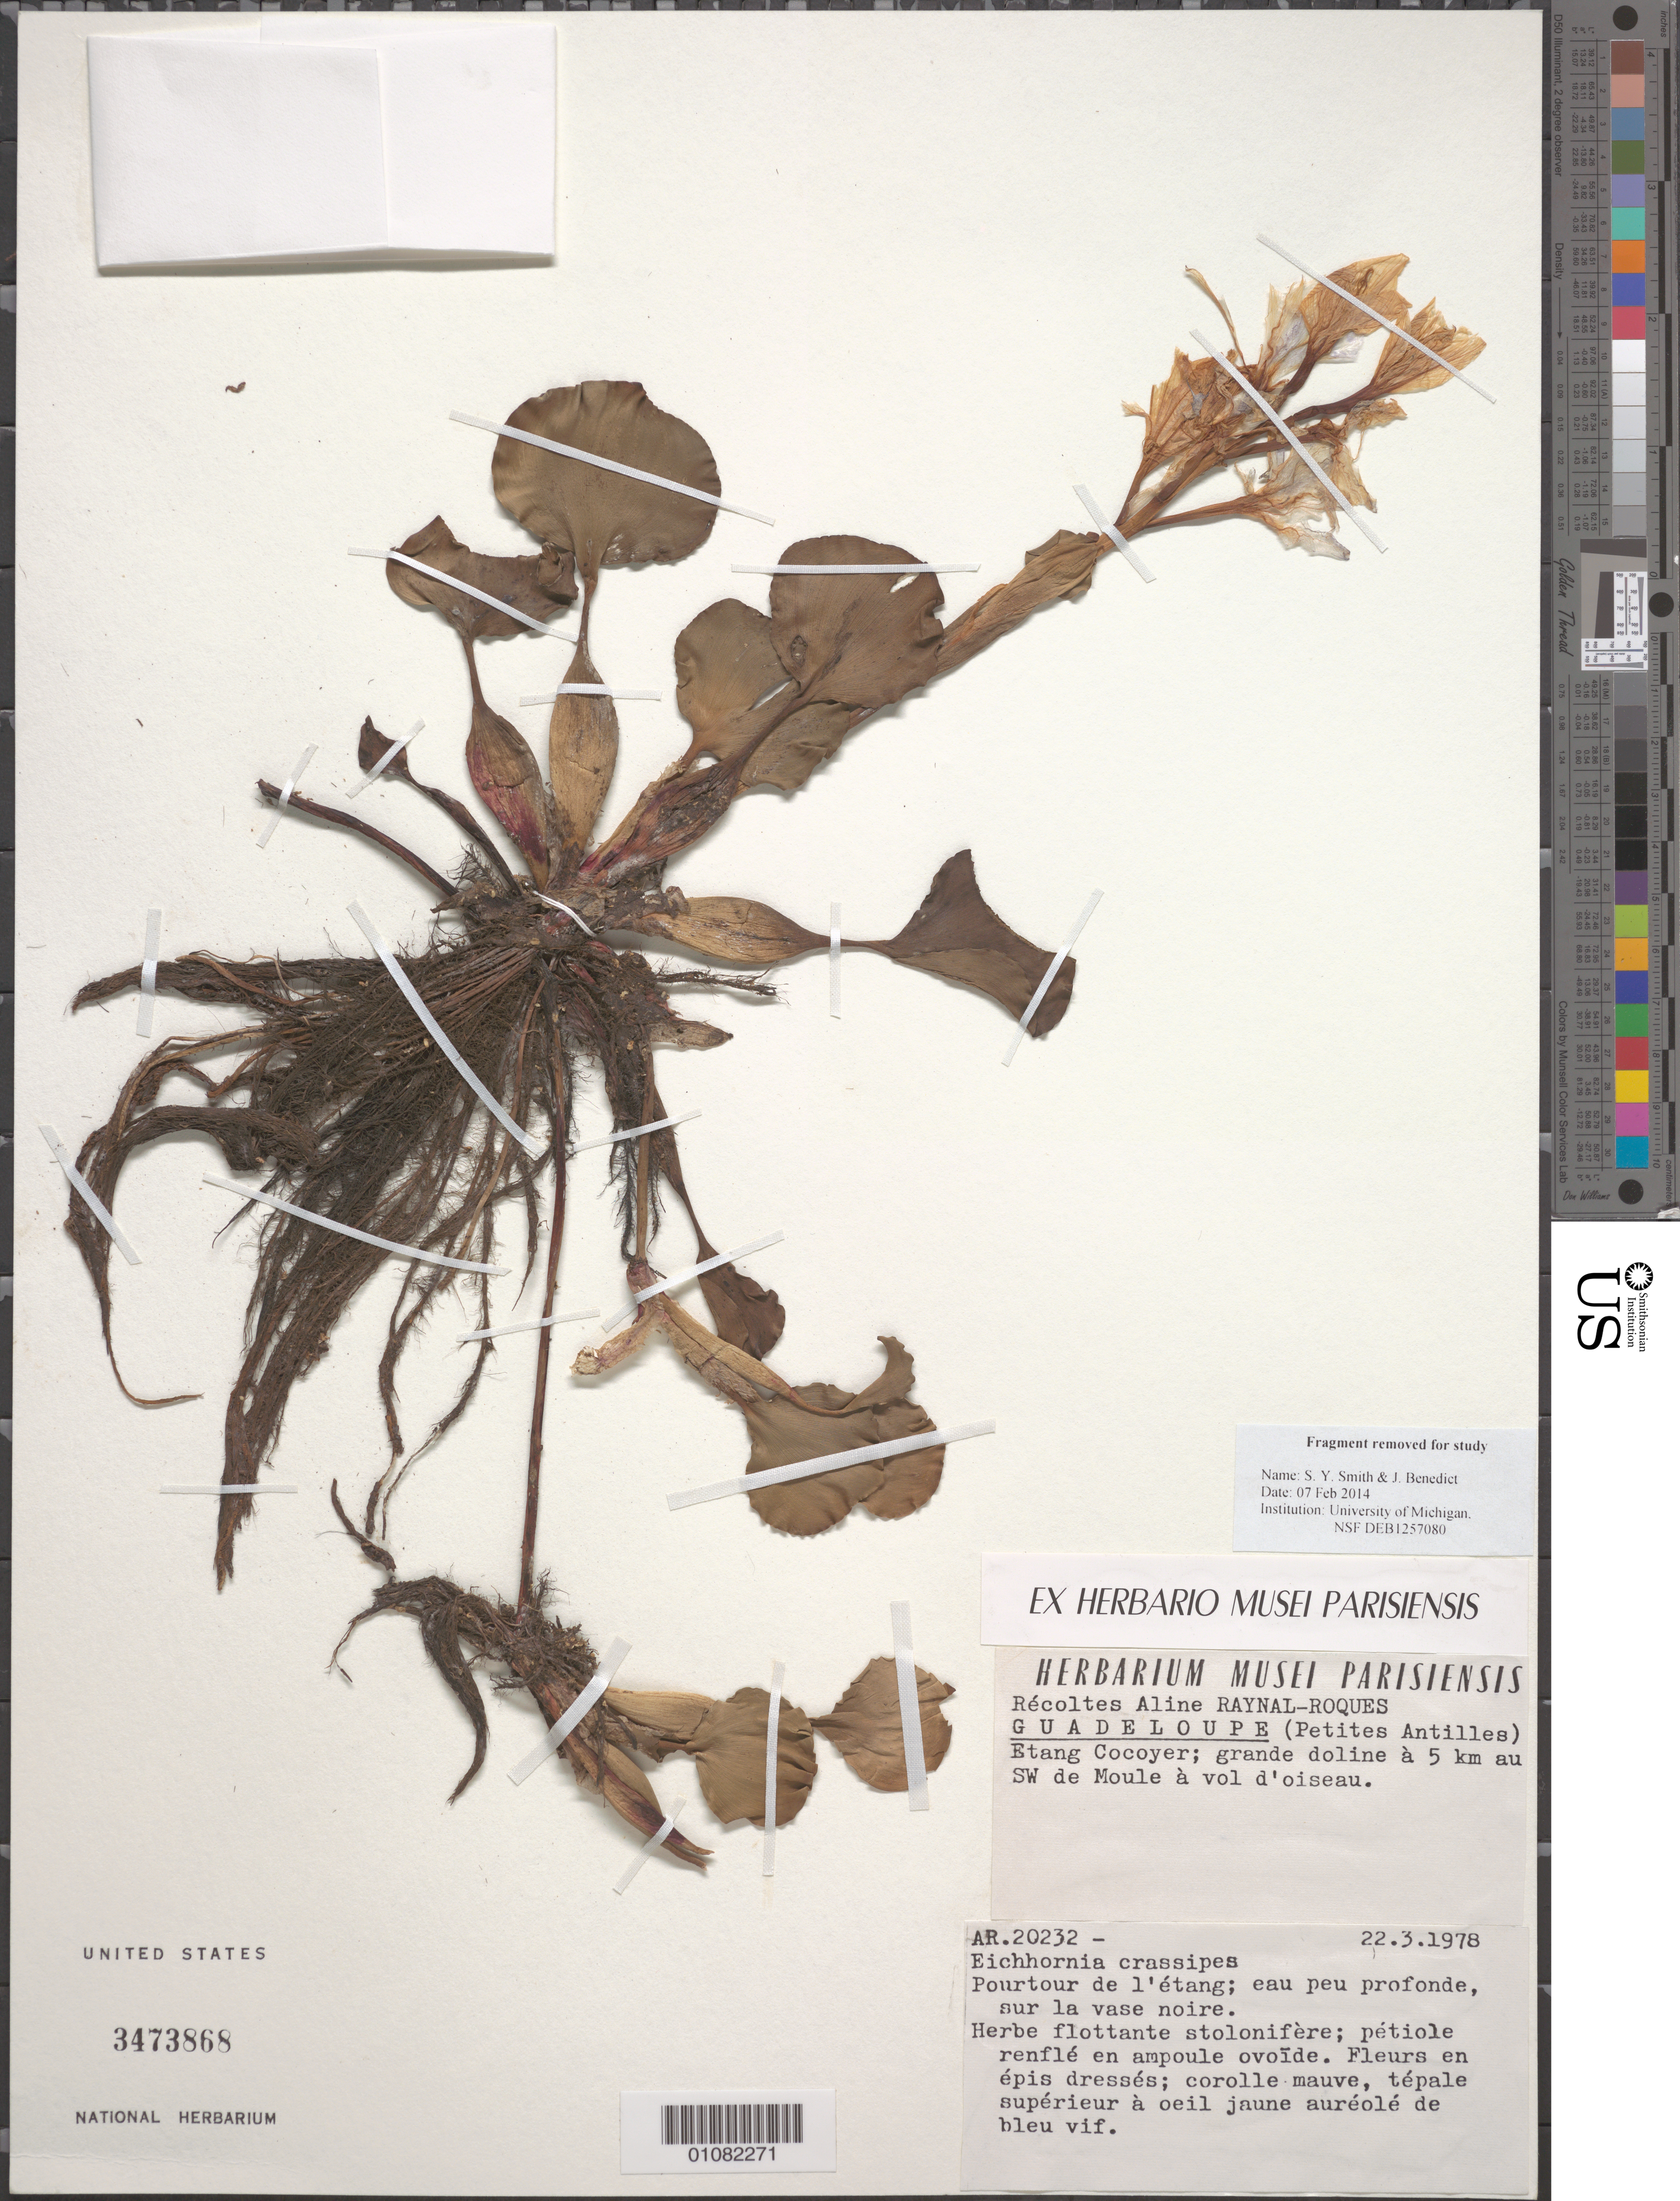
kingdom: Plantae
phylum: Tracheophyta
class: Liliopsida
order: Commelinales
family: Pontederiaceae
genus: Eichhornia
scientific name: Eichhornia crassipes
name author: (Mart.) Solms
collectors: A. M. Raynal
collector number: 20232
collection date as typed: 22 Mar 1978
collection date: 1978-03-22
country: Guadeloupe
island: Grande Terre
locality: Etang Cocoyer; grande doline à 5 km au SW de Moule à vol d'oiseau.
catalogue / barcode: US 3473868